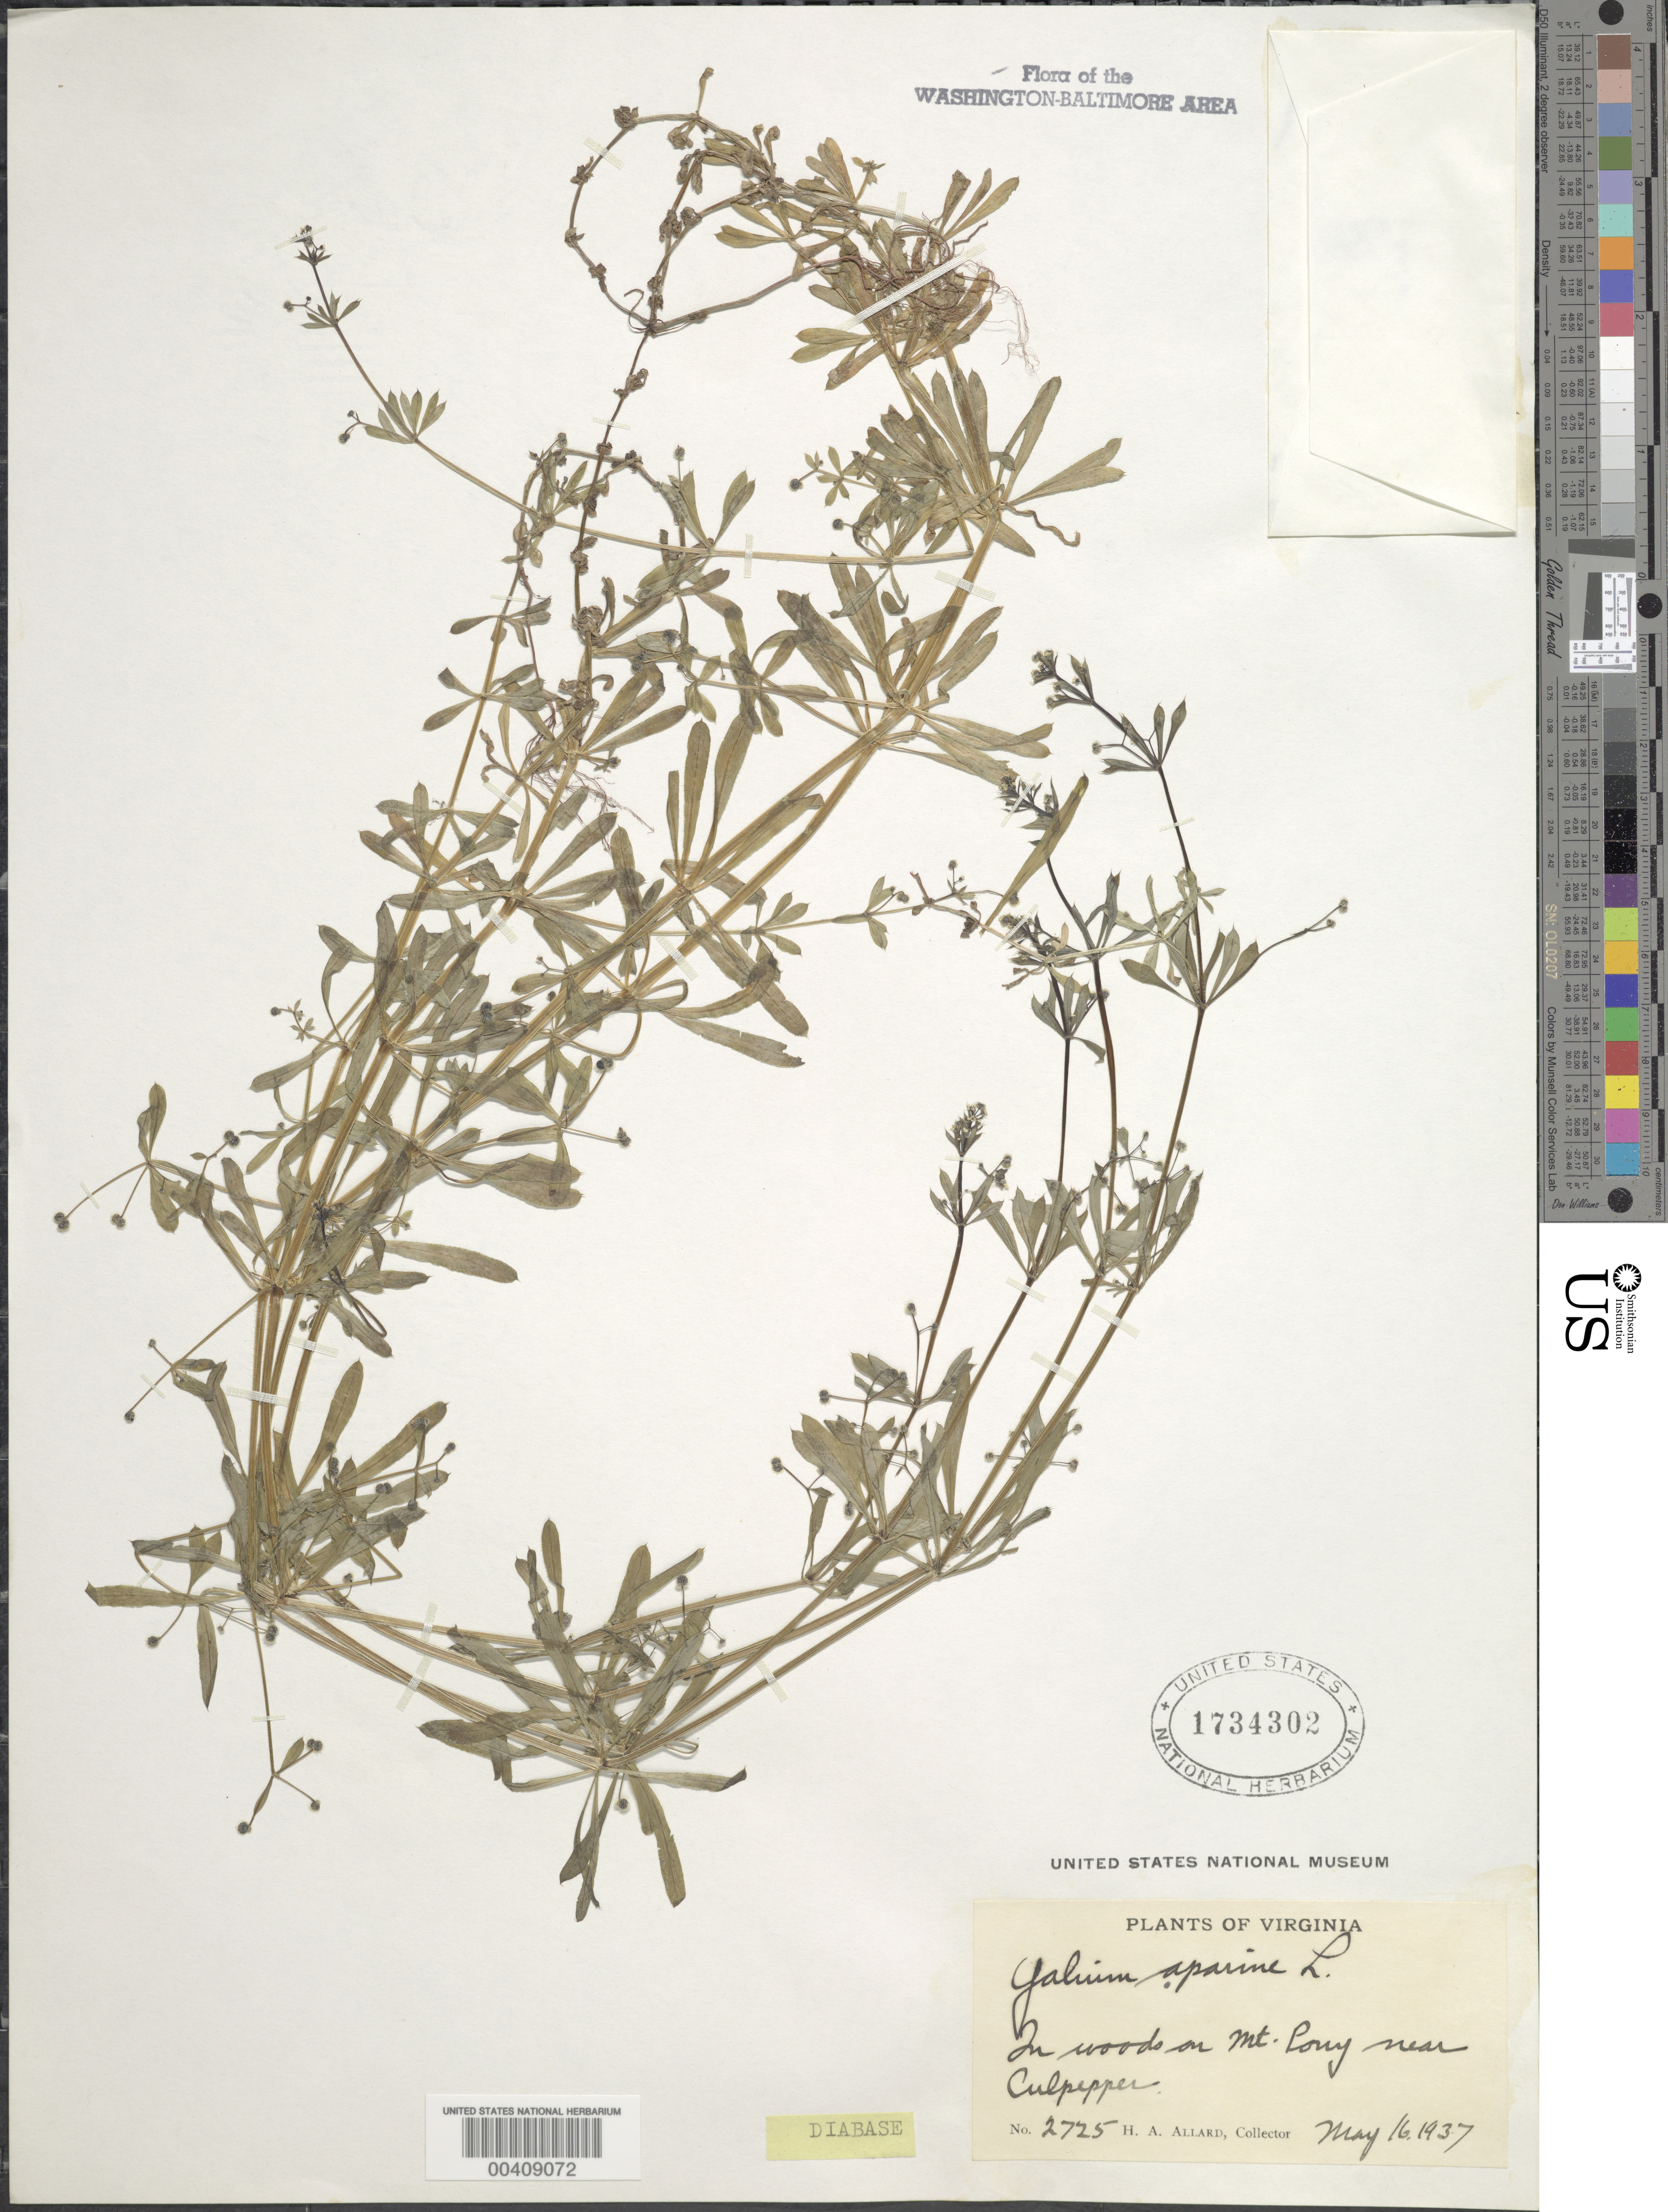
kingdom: Plantae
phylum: Tracheophyta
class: Magnoliopsida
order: Gentianales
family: Rubiaceae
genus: Galium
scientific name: Galium aparine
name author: L.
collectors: H. A. Allard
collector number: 2725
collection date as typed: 16 May 1937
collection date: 1937-05-16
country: United States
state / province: Virginia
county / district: Culpeper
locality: Mt. Pony, near Culpepper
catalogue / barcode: US 1734302